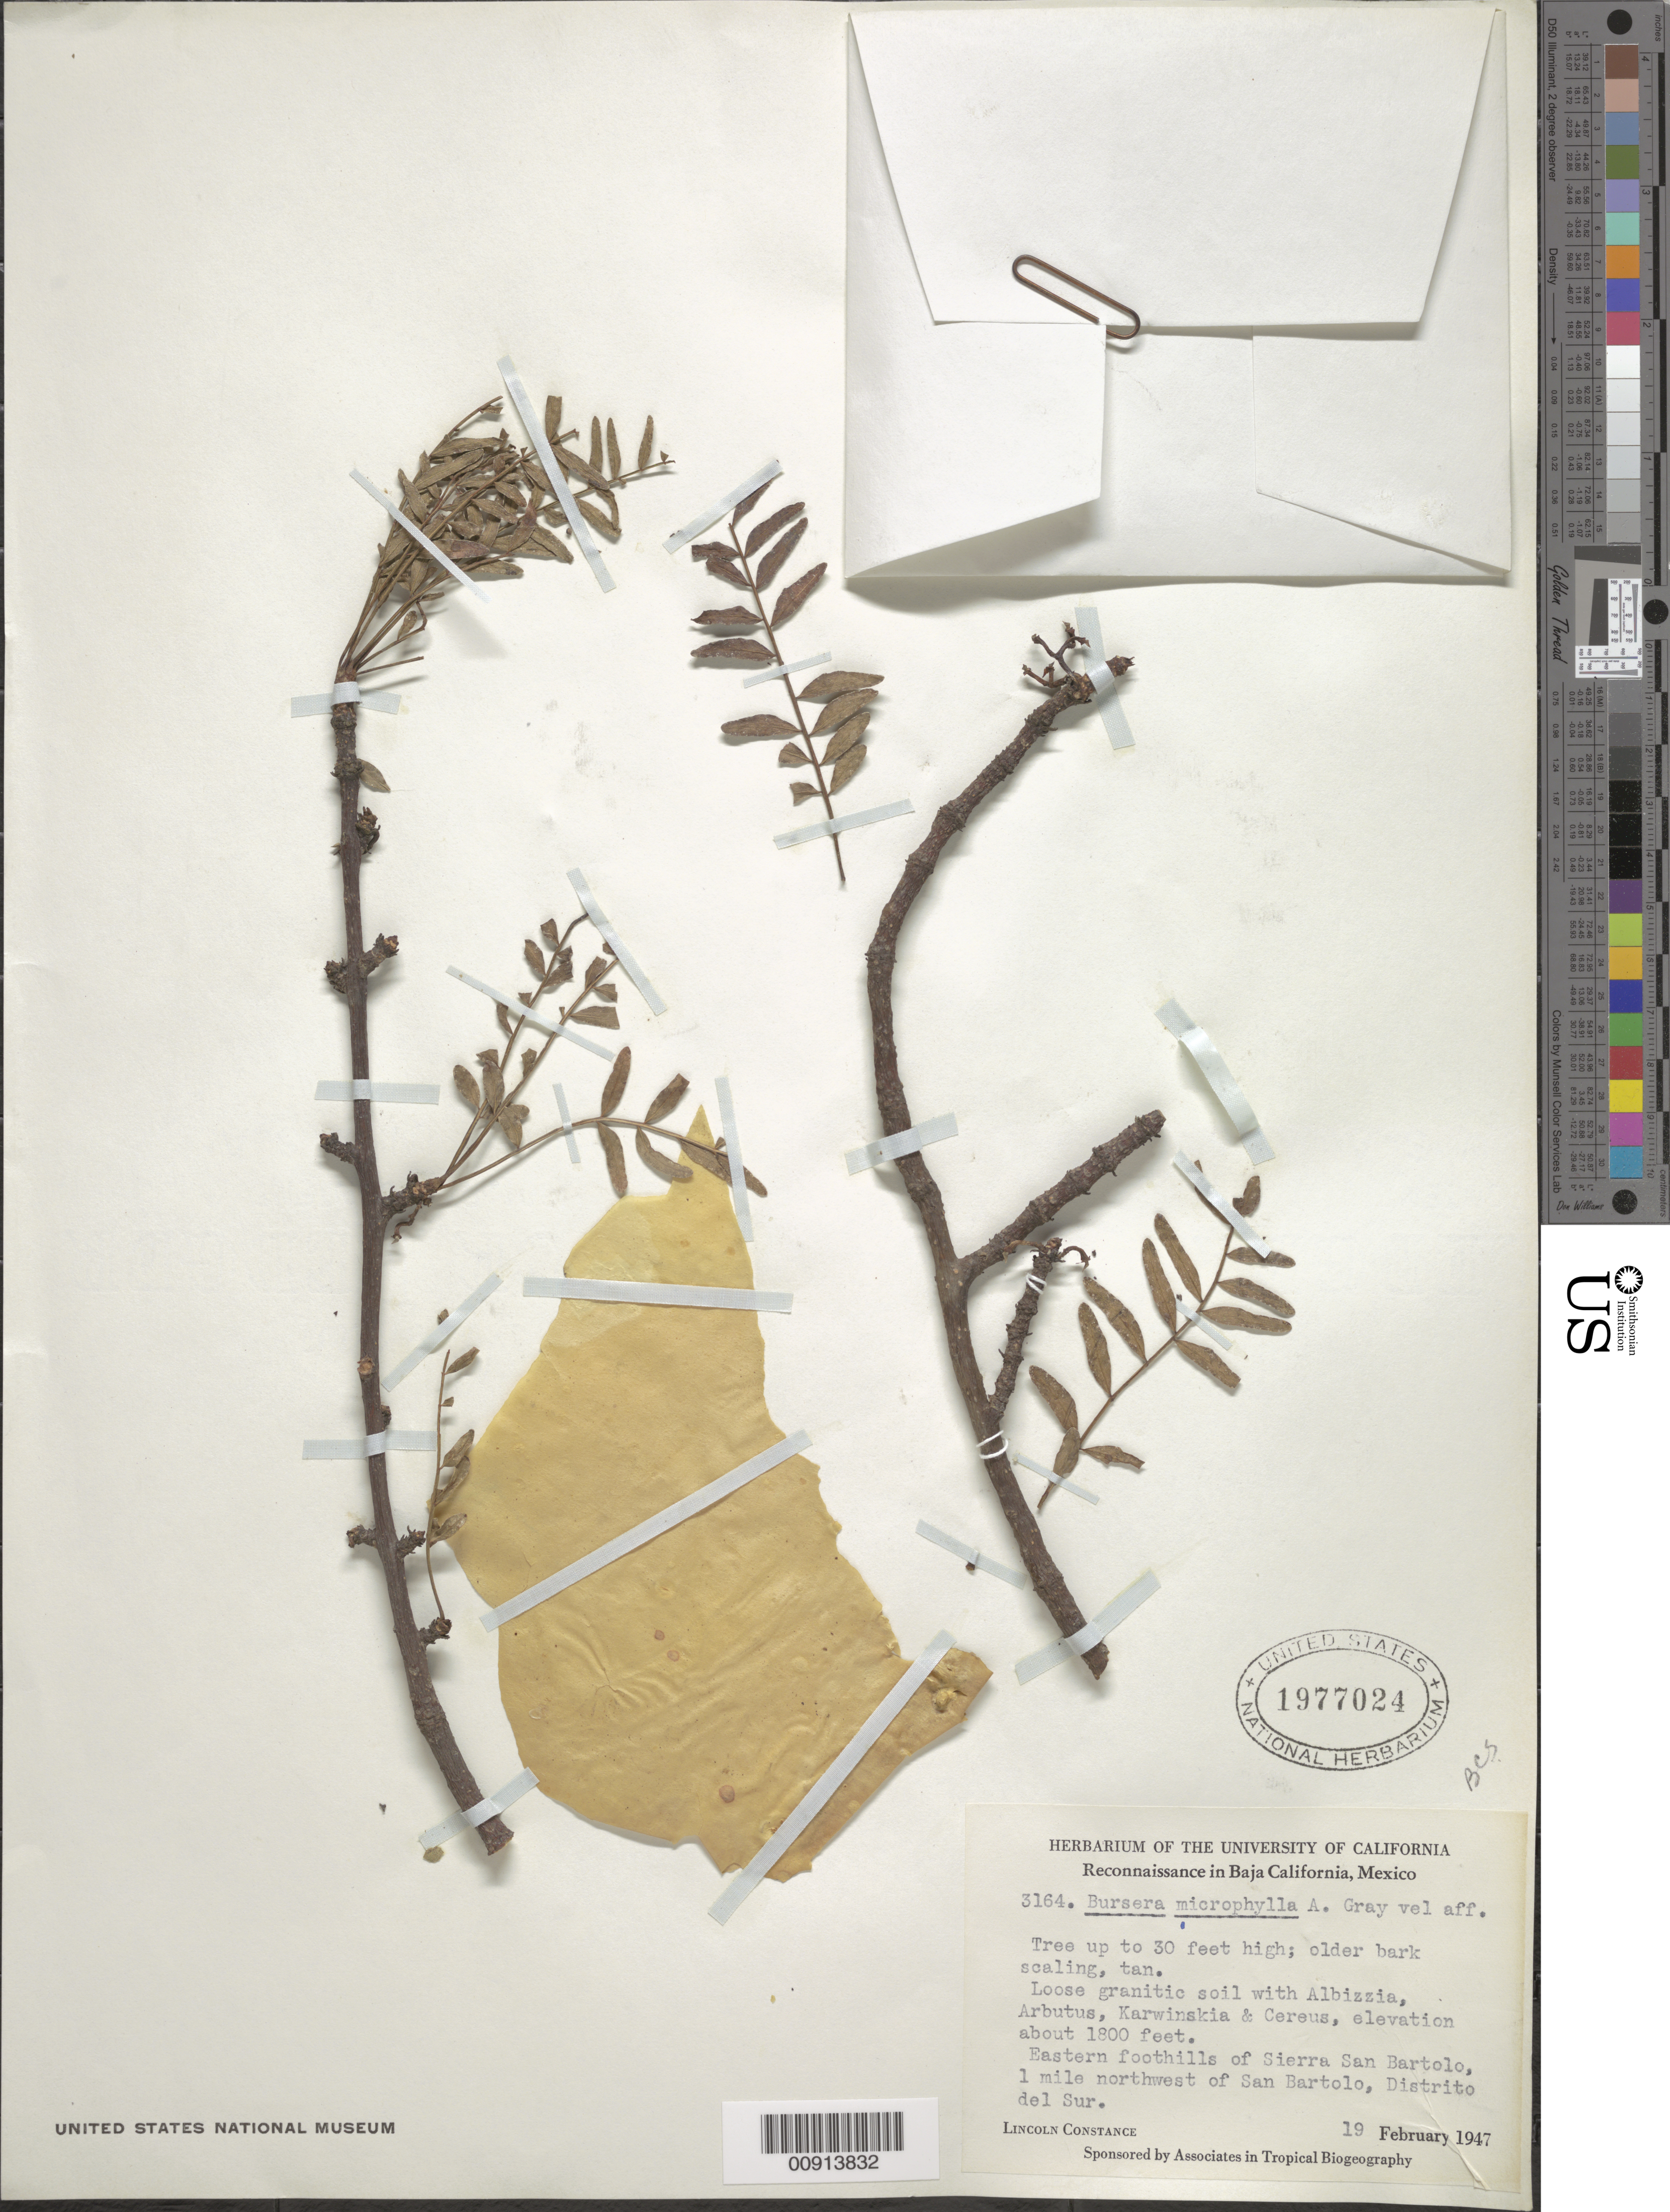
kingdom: Plantae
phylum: Tracheophyta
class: Magnoliopsida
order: Sapindales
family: Burseraceae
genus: Bursera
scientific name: Bursera microphylla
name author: A. Gray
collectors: L. Constance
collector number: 3164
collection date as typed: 19 Feb 1947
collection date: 1947-02-19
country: Mexico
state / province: Baja California Sur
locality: Eastern foothills of Sierra San Bartolo, 1 mile northwest of San Bartolo, Distrito del Sur, Baja California.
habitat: Loose granitic soil with Albizzia, Arbutus, Karwinskia & Cereus.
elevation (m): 549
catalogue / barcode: US 1977024